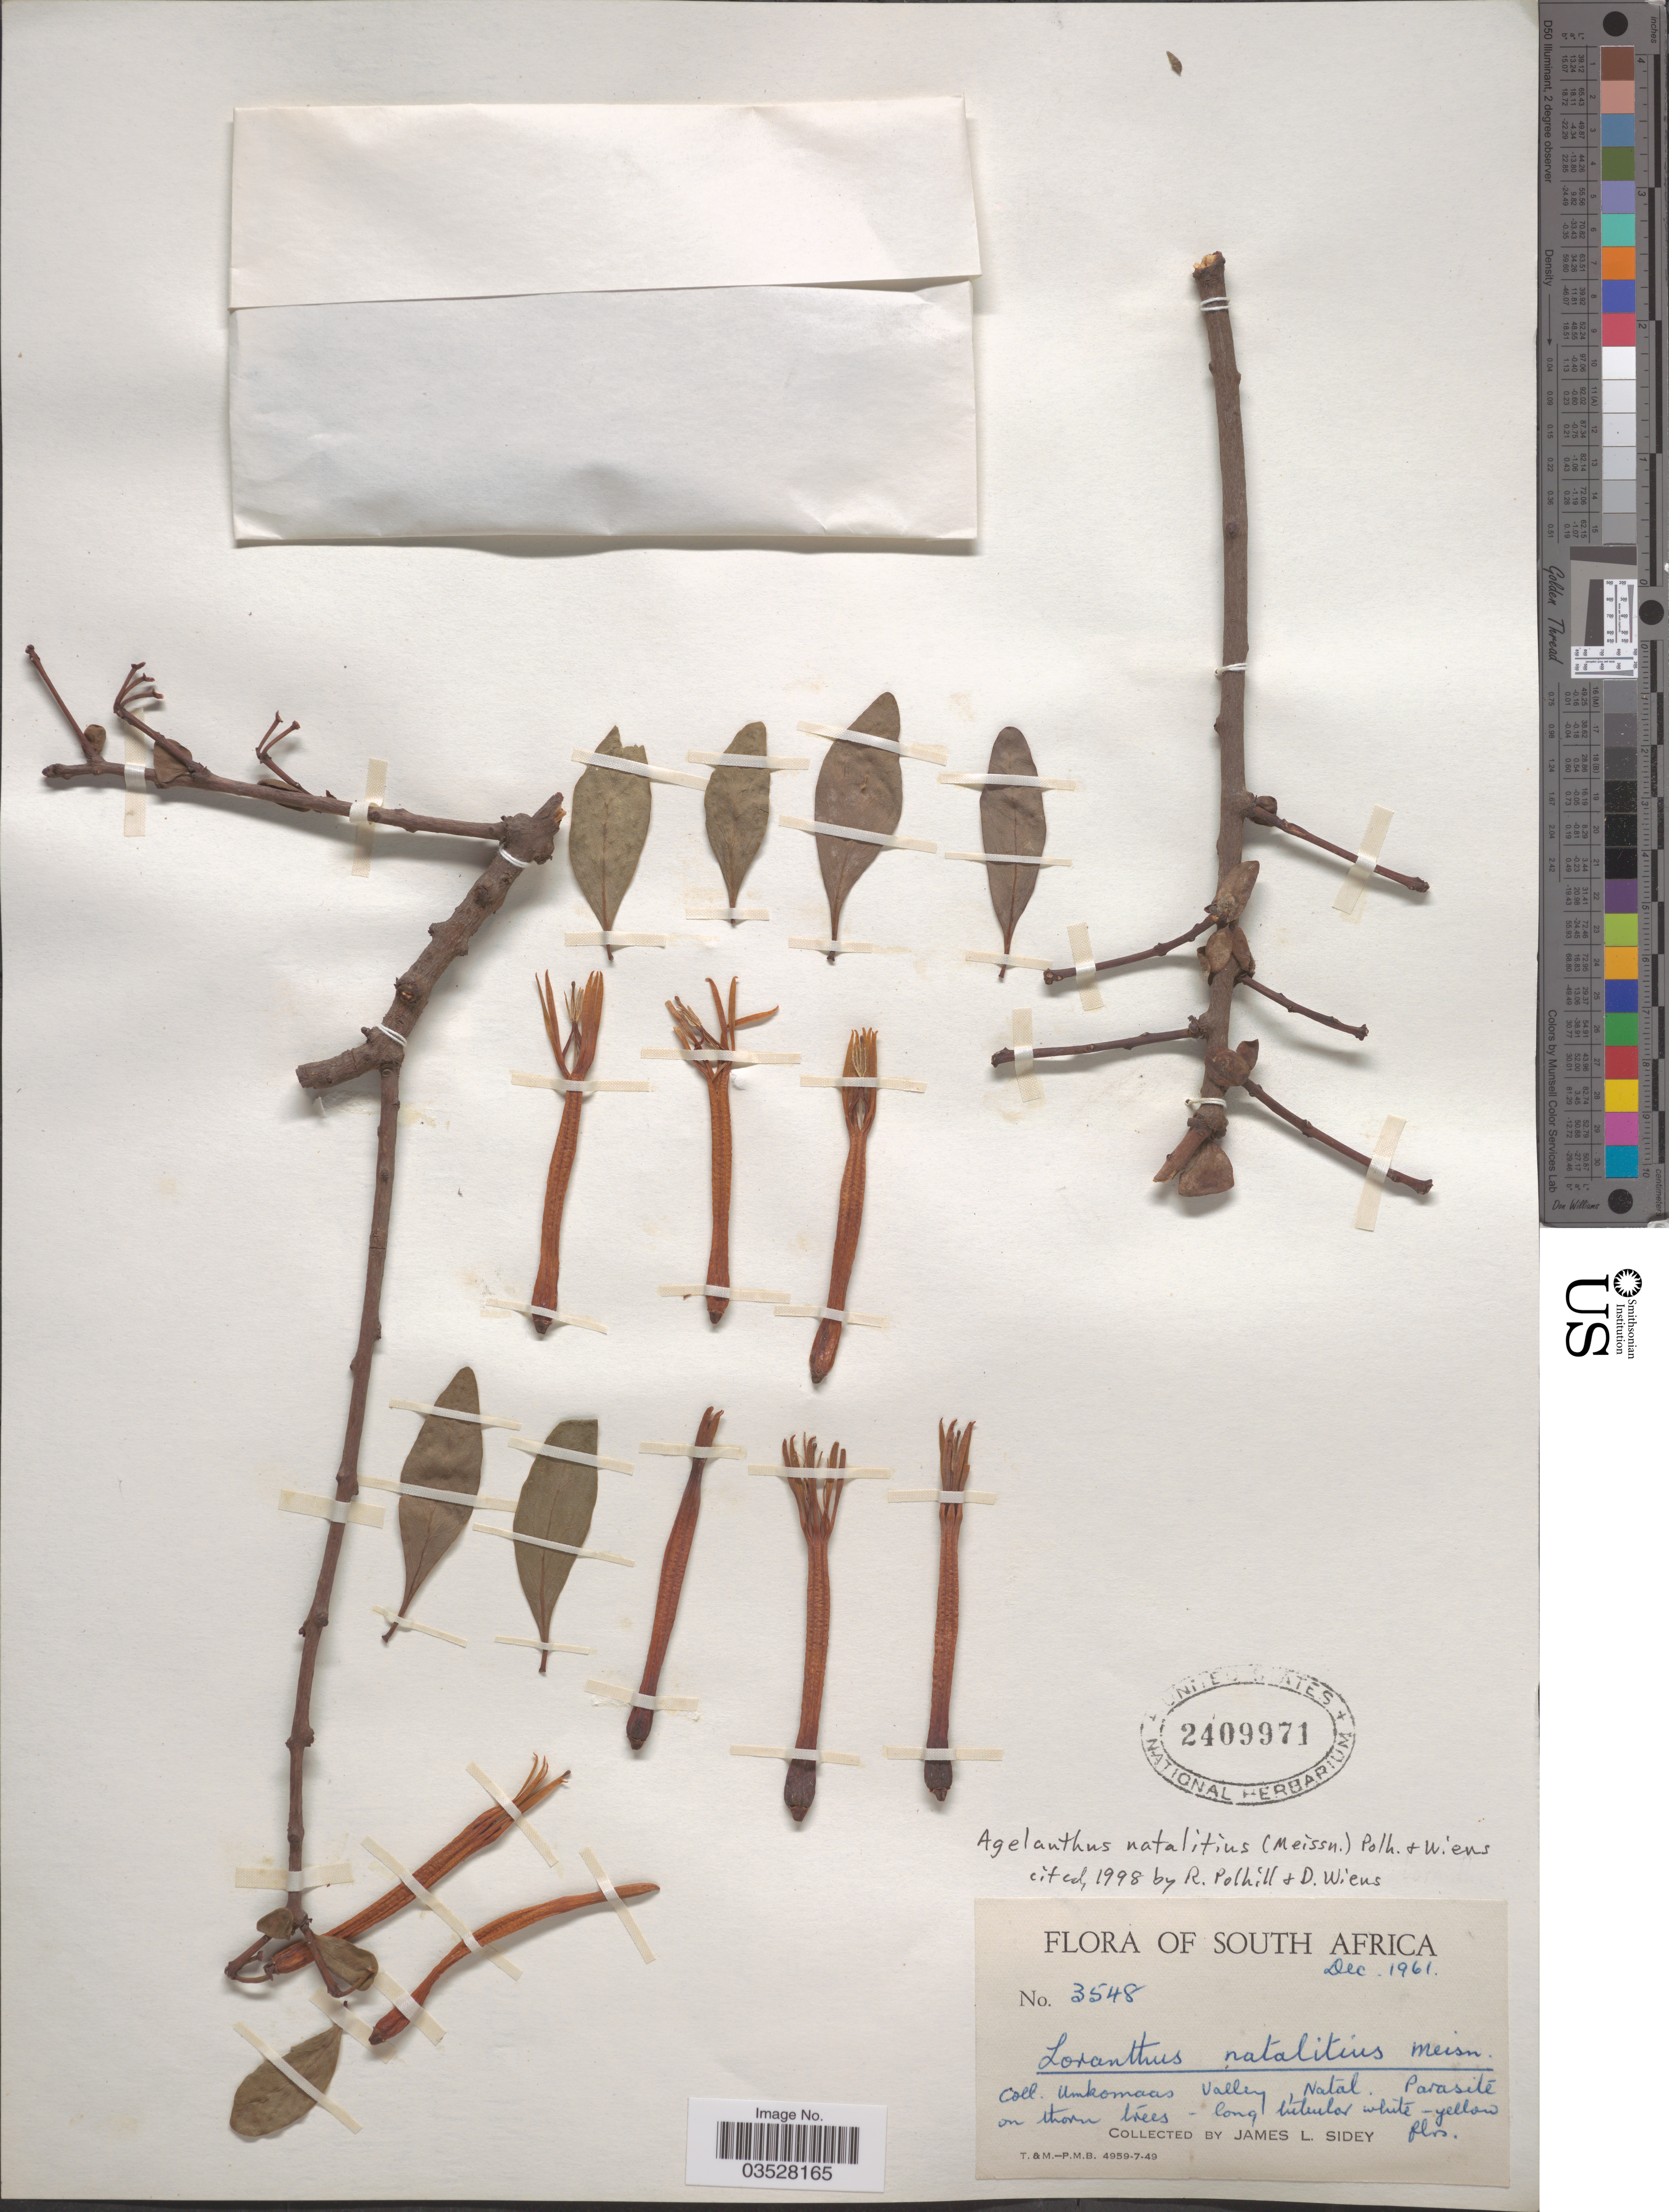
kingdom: Plantae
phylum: Tracheophyta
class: Magnoliopsida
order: Santalales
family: Loranthaceae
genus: Agelanthus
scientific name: Agelanthus natalitius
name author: (Meisn.) Polhill & Wiens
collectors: J. L. Sidey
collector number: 3548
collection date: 1961-12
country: South Africa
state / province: KwaZulu-Natal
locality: Umkomaas Valley, Natal.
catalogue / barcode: US 2409971